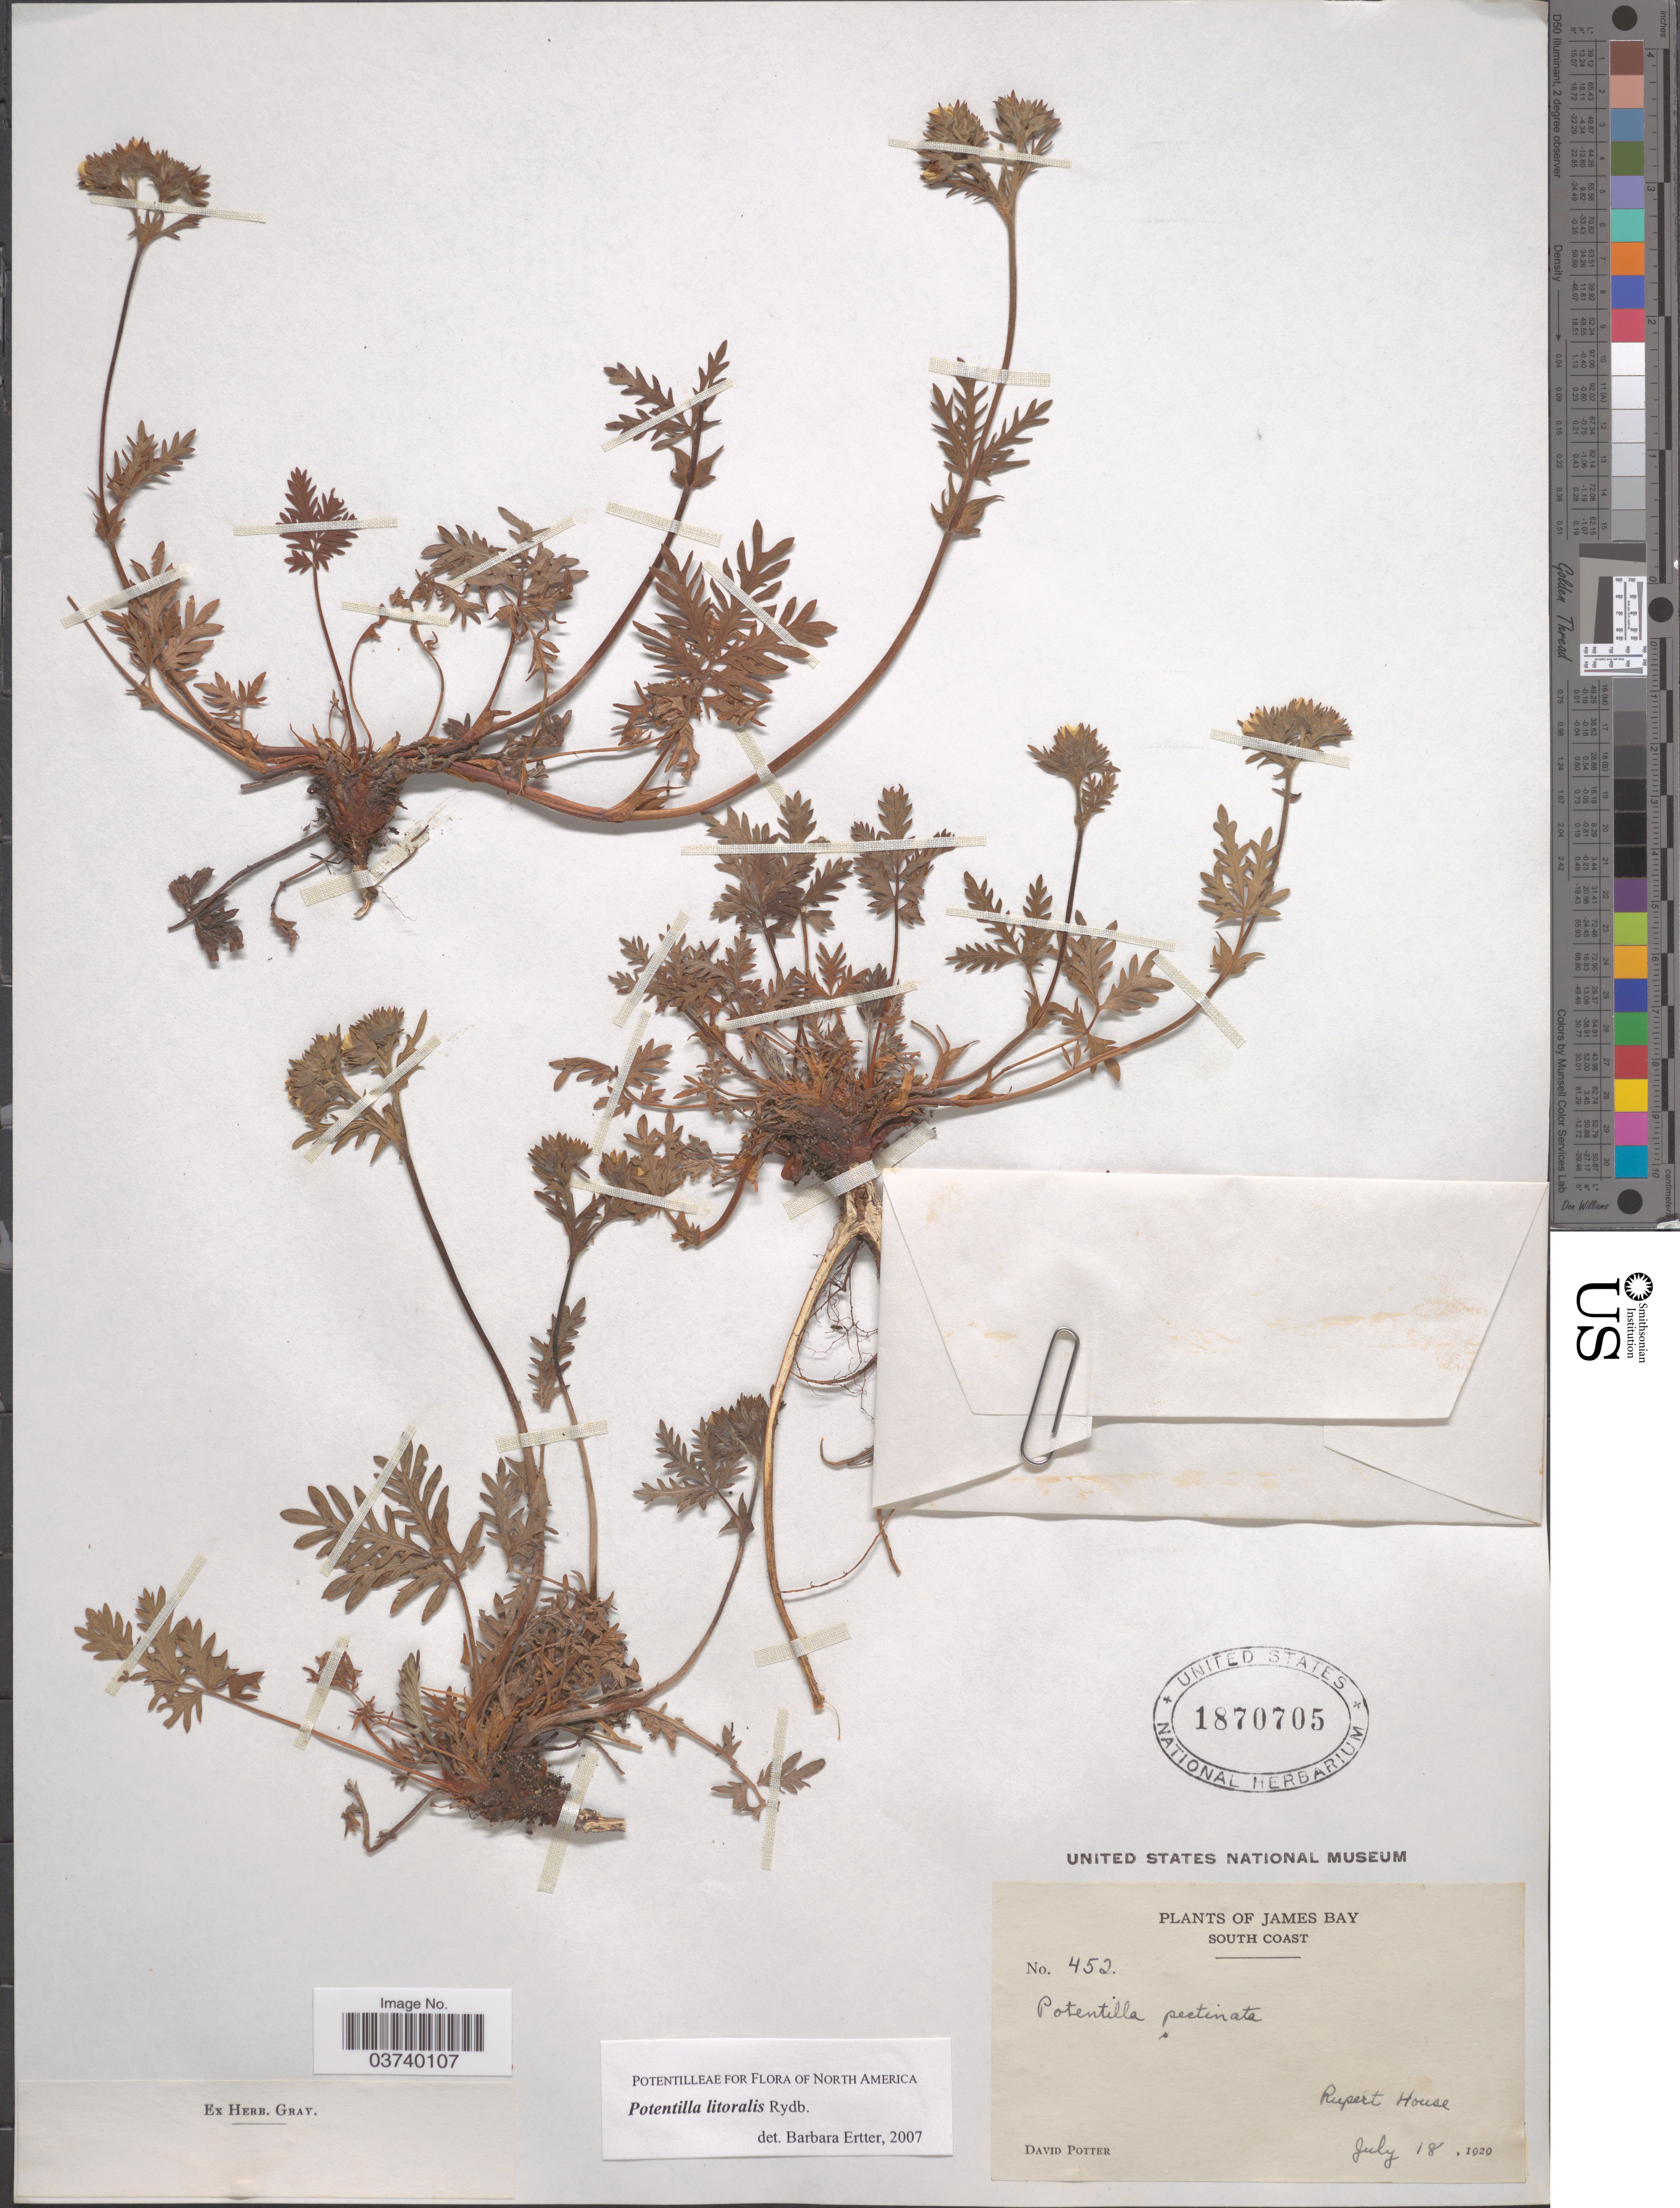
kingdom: Plantae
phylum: Tracheophyta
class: Magnoliopsida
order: Rosales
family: Rosaceae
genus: Potentilla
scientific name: Potentilla litoralis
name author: Rydb.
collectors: D. Potter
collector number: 452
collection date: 1929-07-18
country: Canada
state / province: Quebec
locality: James Bay. South Coast. Rupert House.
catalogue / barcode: US 1870705